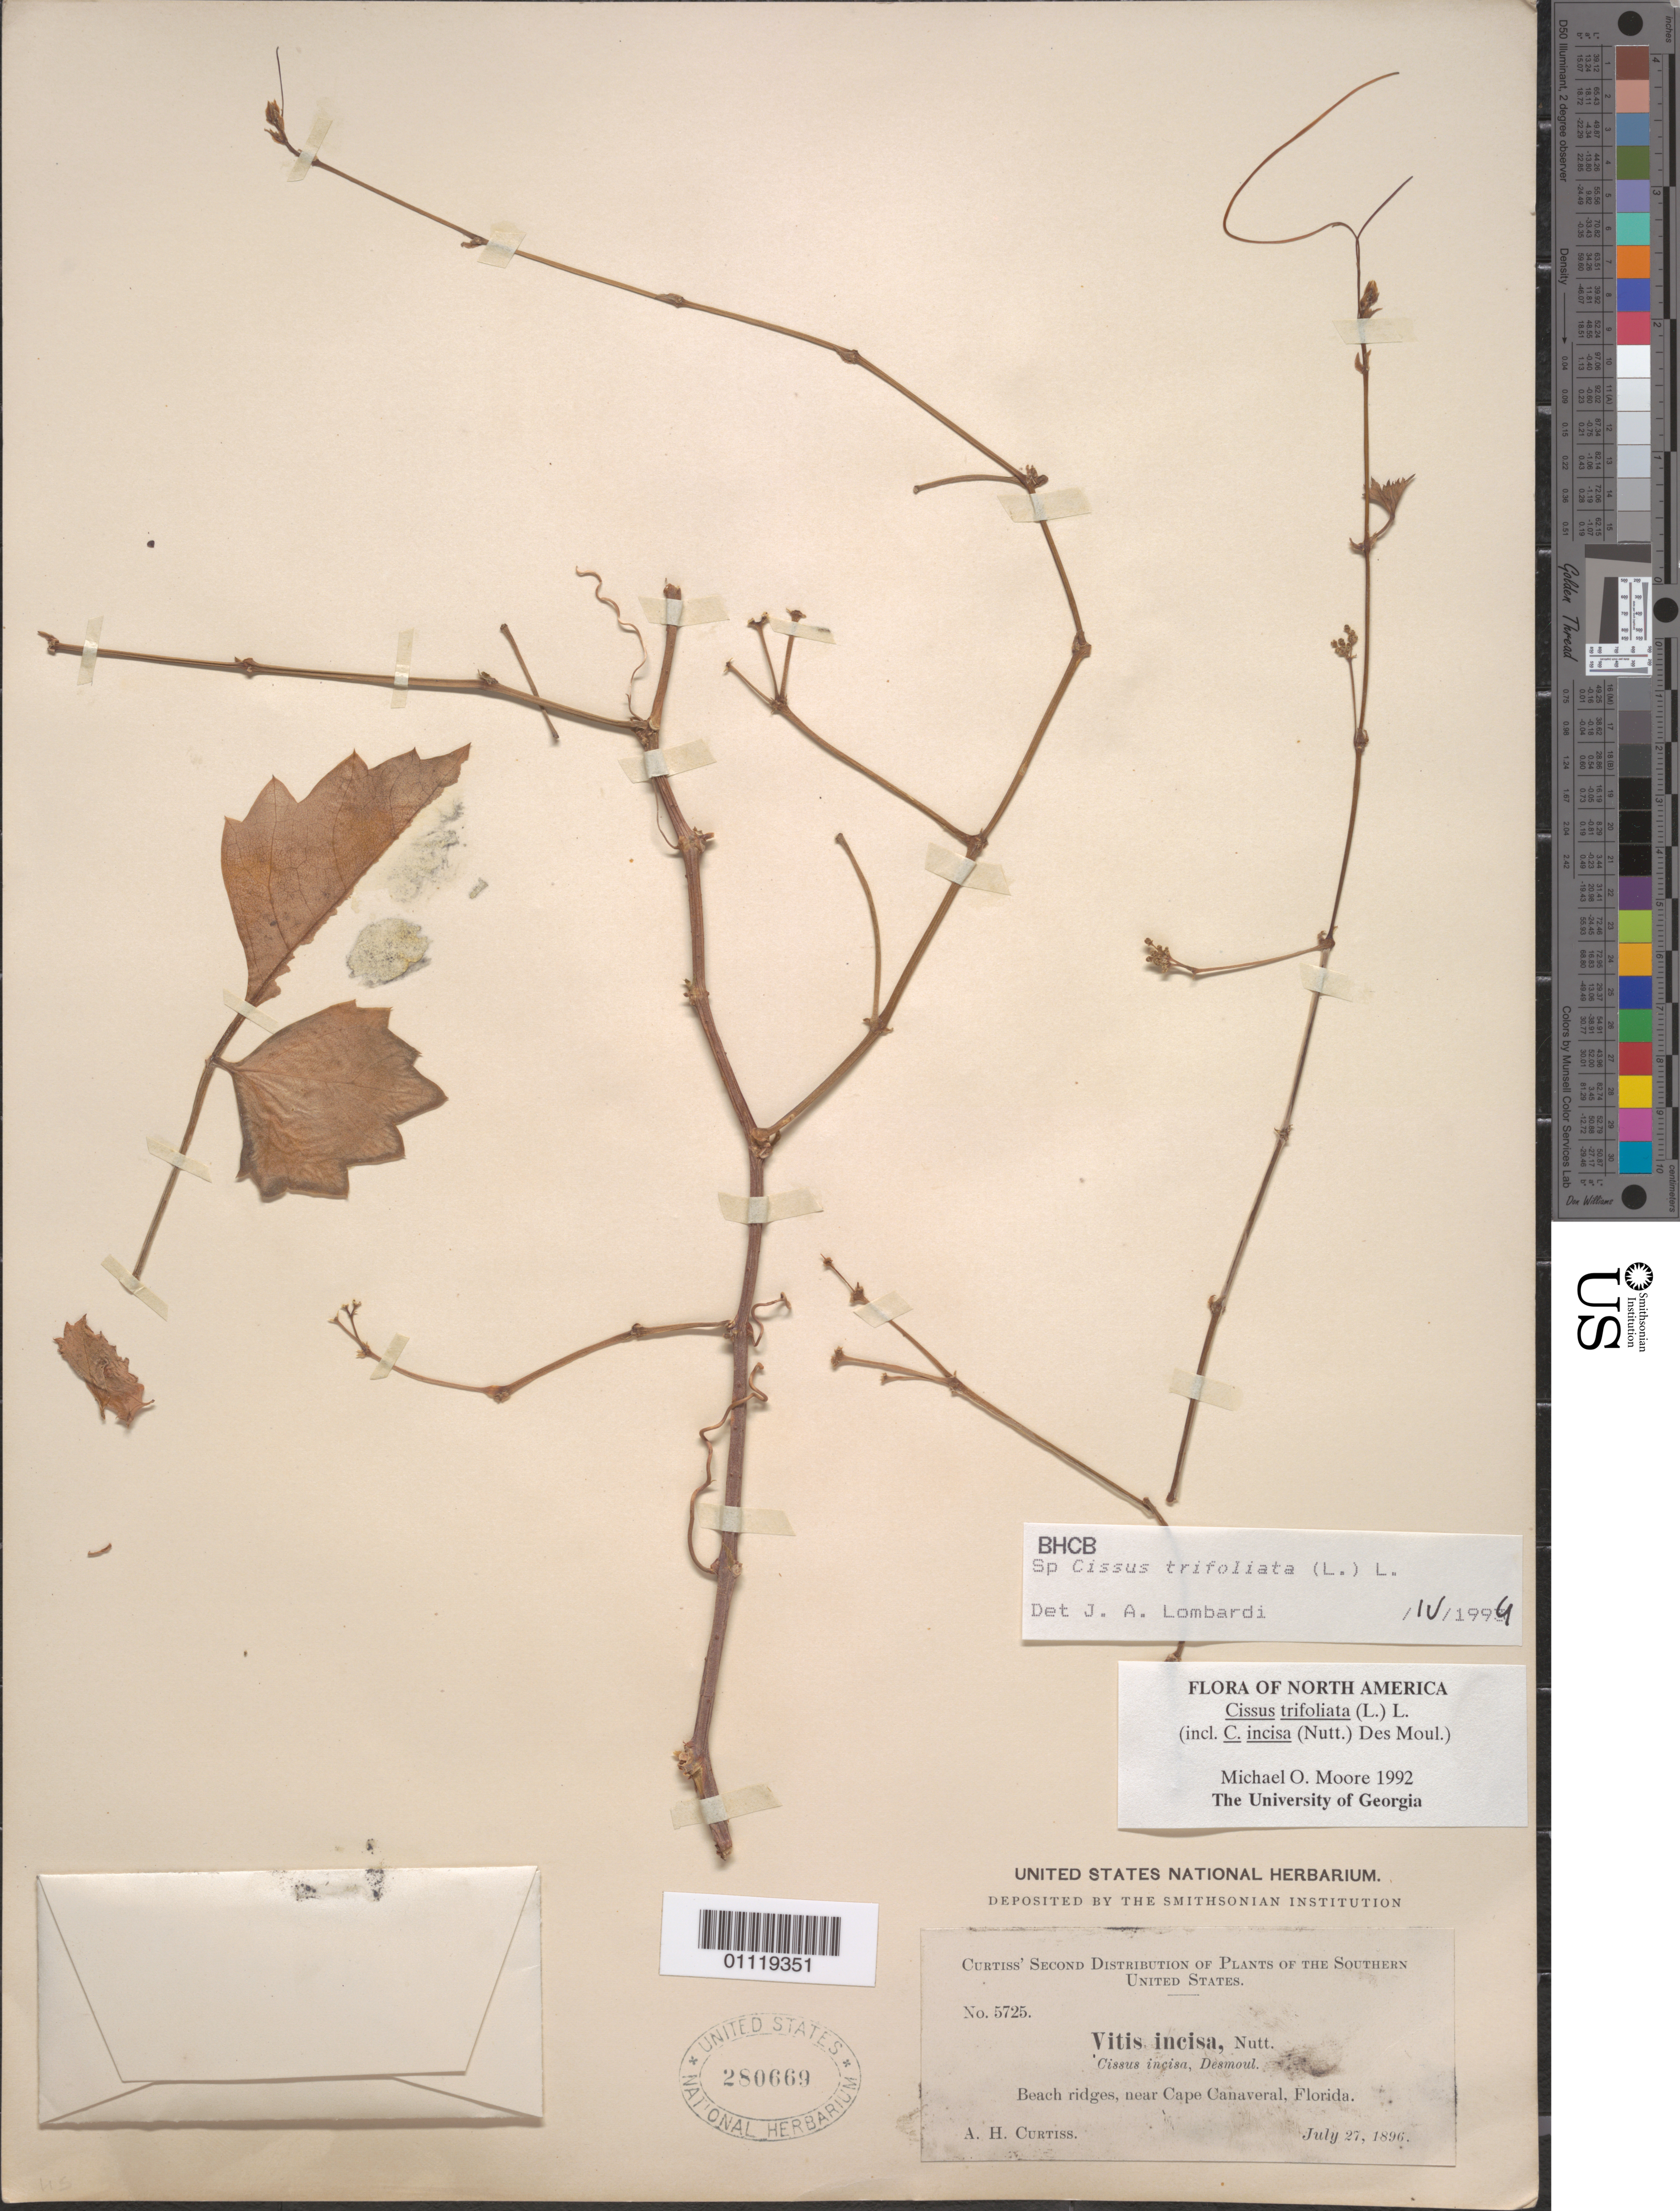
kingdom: Plantae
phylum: Tracheophyta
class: Magnoliopsida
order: Vitales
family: Vitaceae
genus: Cissus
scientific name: Cissus trifoliata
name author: (L.) L.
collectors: A. H. Curtiss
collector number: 5725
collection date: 1896-07-27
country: United States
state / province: Florida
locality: Near Cape Canaveral.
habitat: Beach ridges.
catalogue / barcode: US 280669